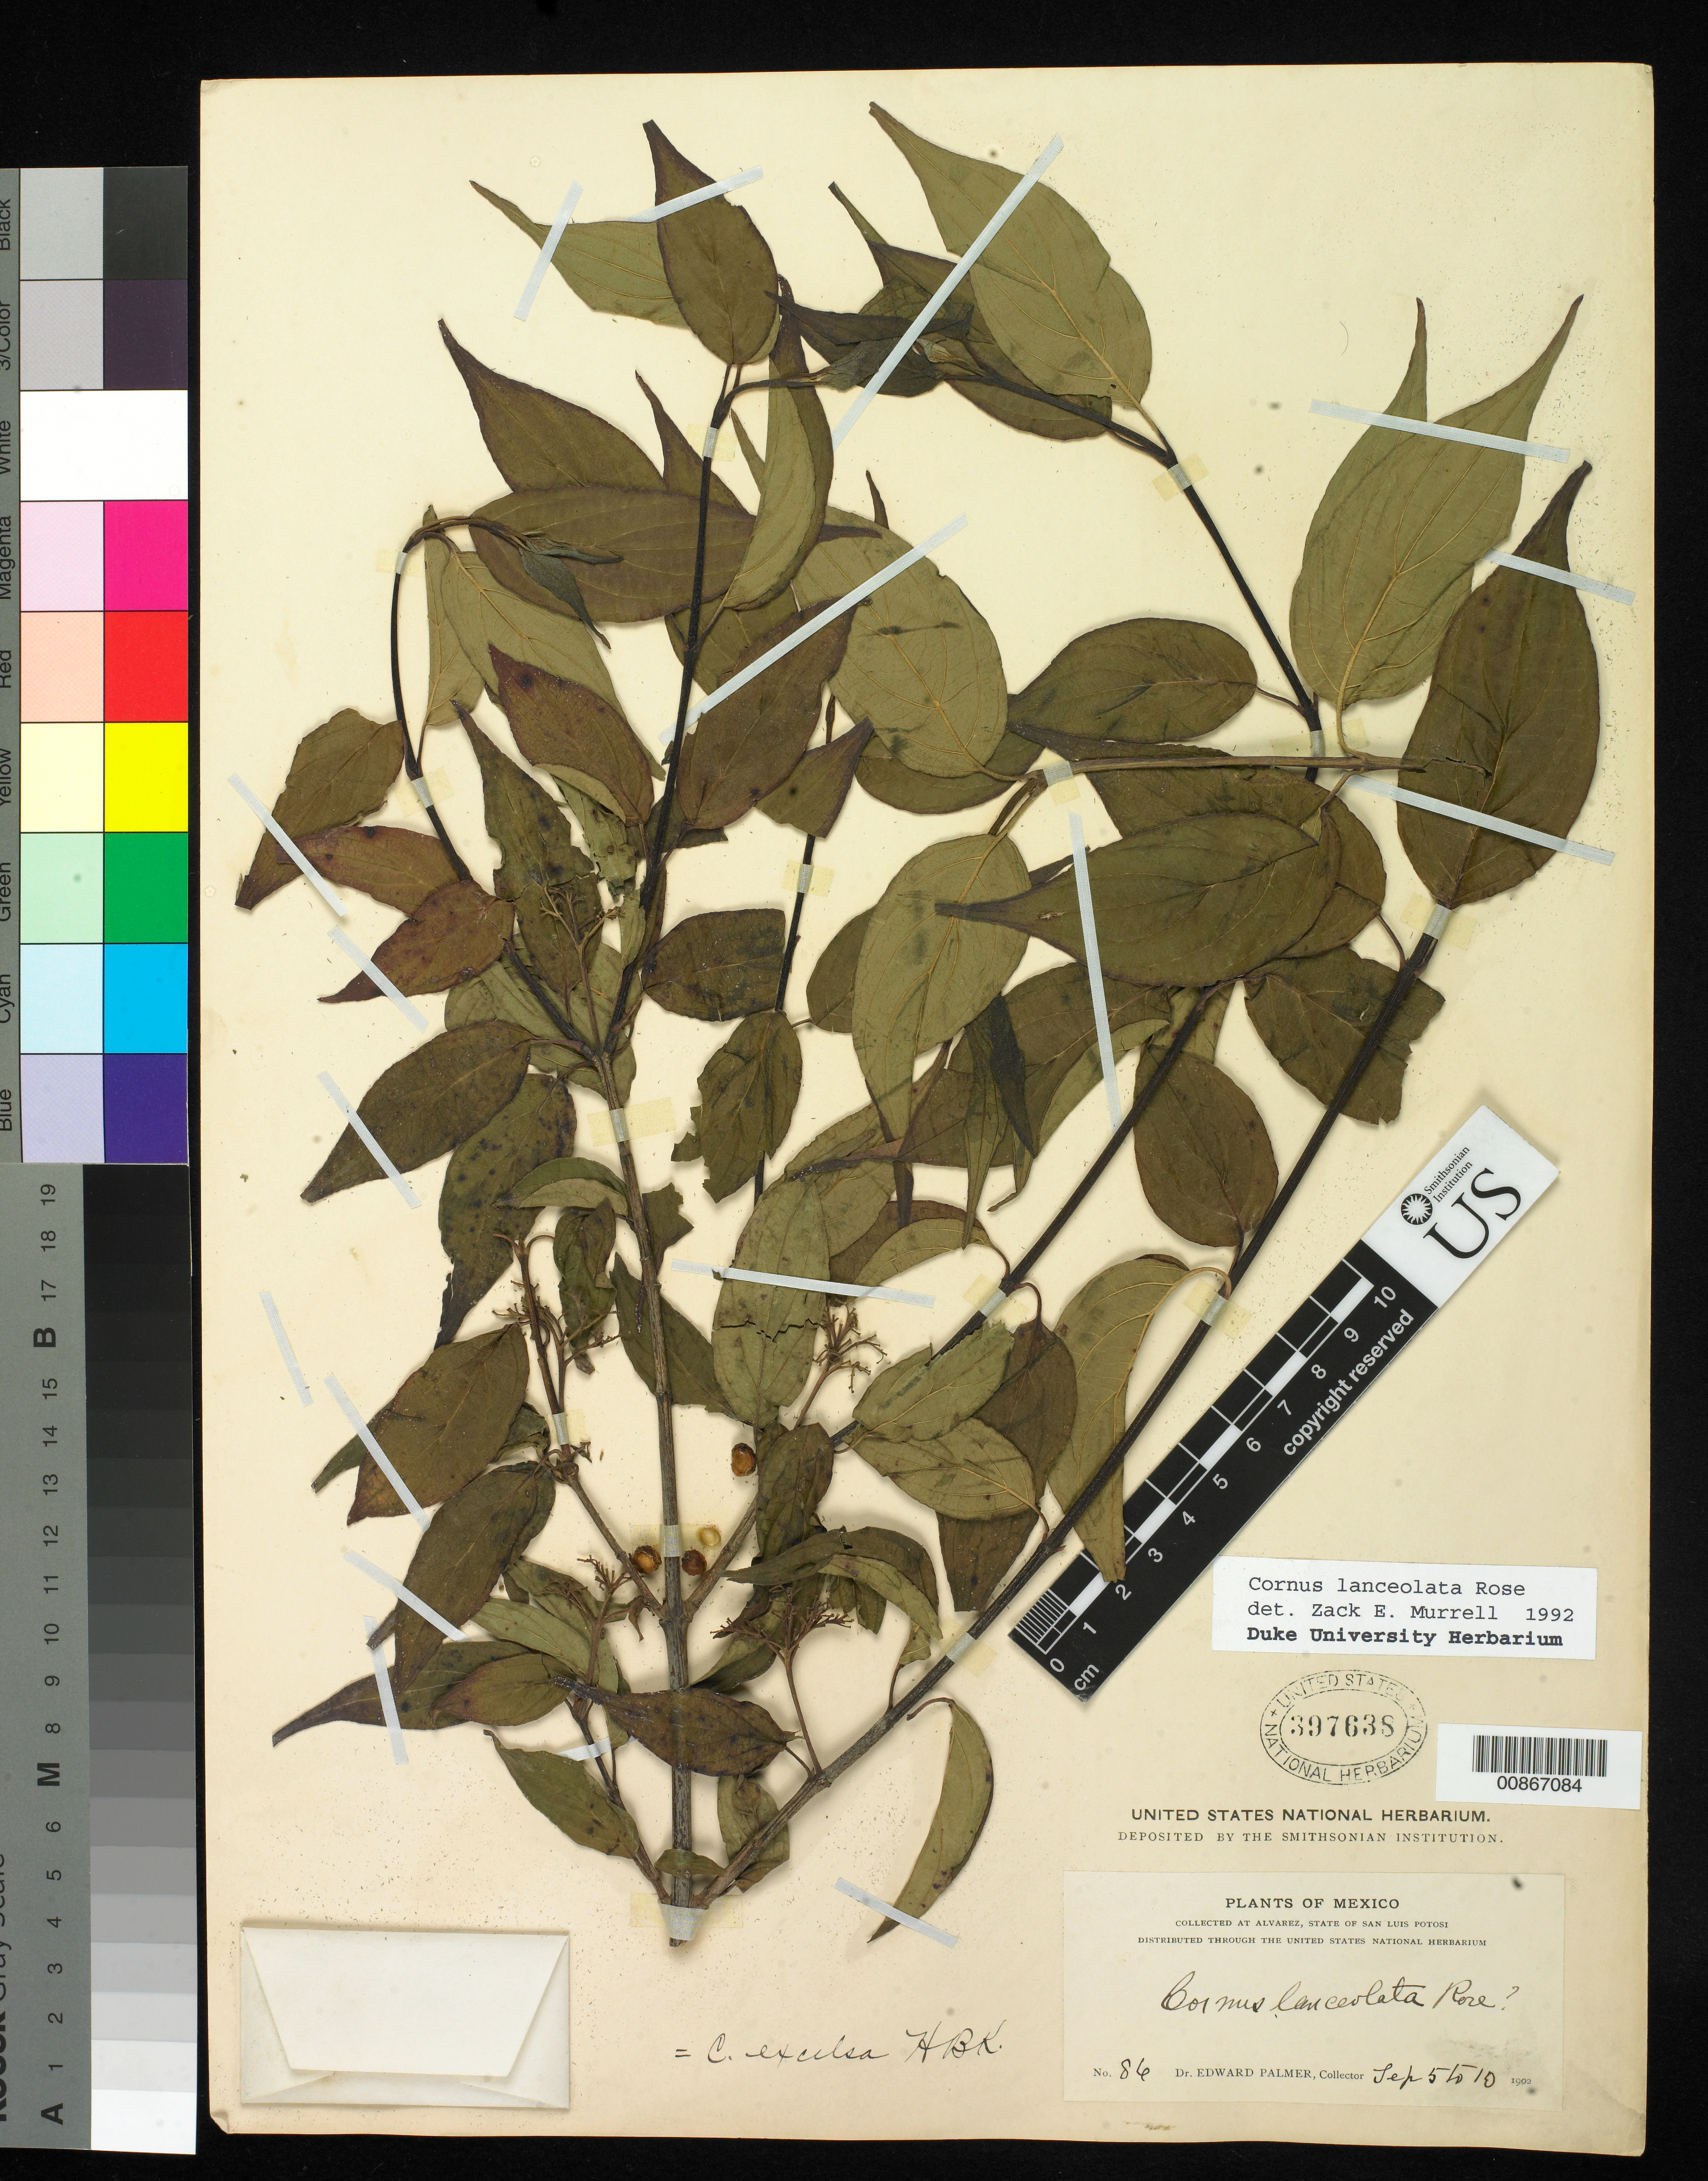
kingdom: Plantae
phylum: Tracheophyta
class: Magnoliopsida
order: Cornales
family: Cornaceae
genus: Cornus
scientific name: Cornus lanceolata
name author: Rose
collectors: E. Palmer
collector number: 86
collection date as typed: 05 Sep 1902 to 10 Sep 1902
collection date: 1902-09-05/1902-09-10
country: Mexico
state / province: San Luis Potosí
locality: Alvarez, San Luis Potosí.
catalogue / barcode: US 397638